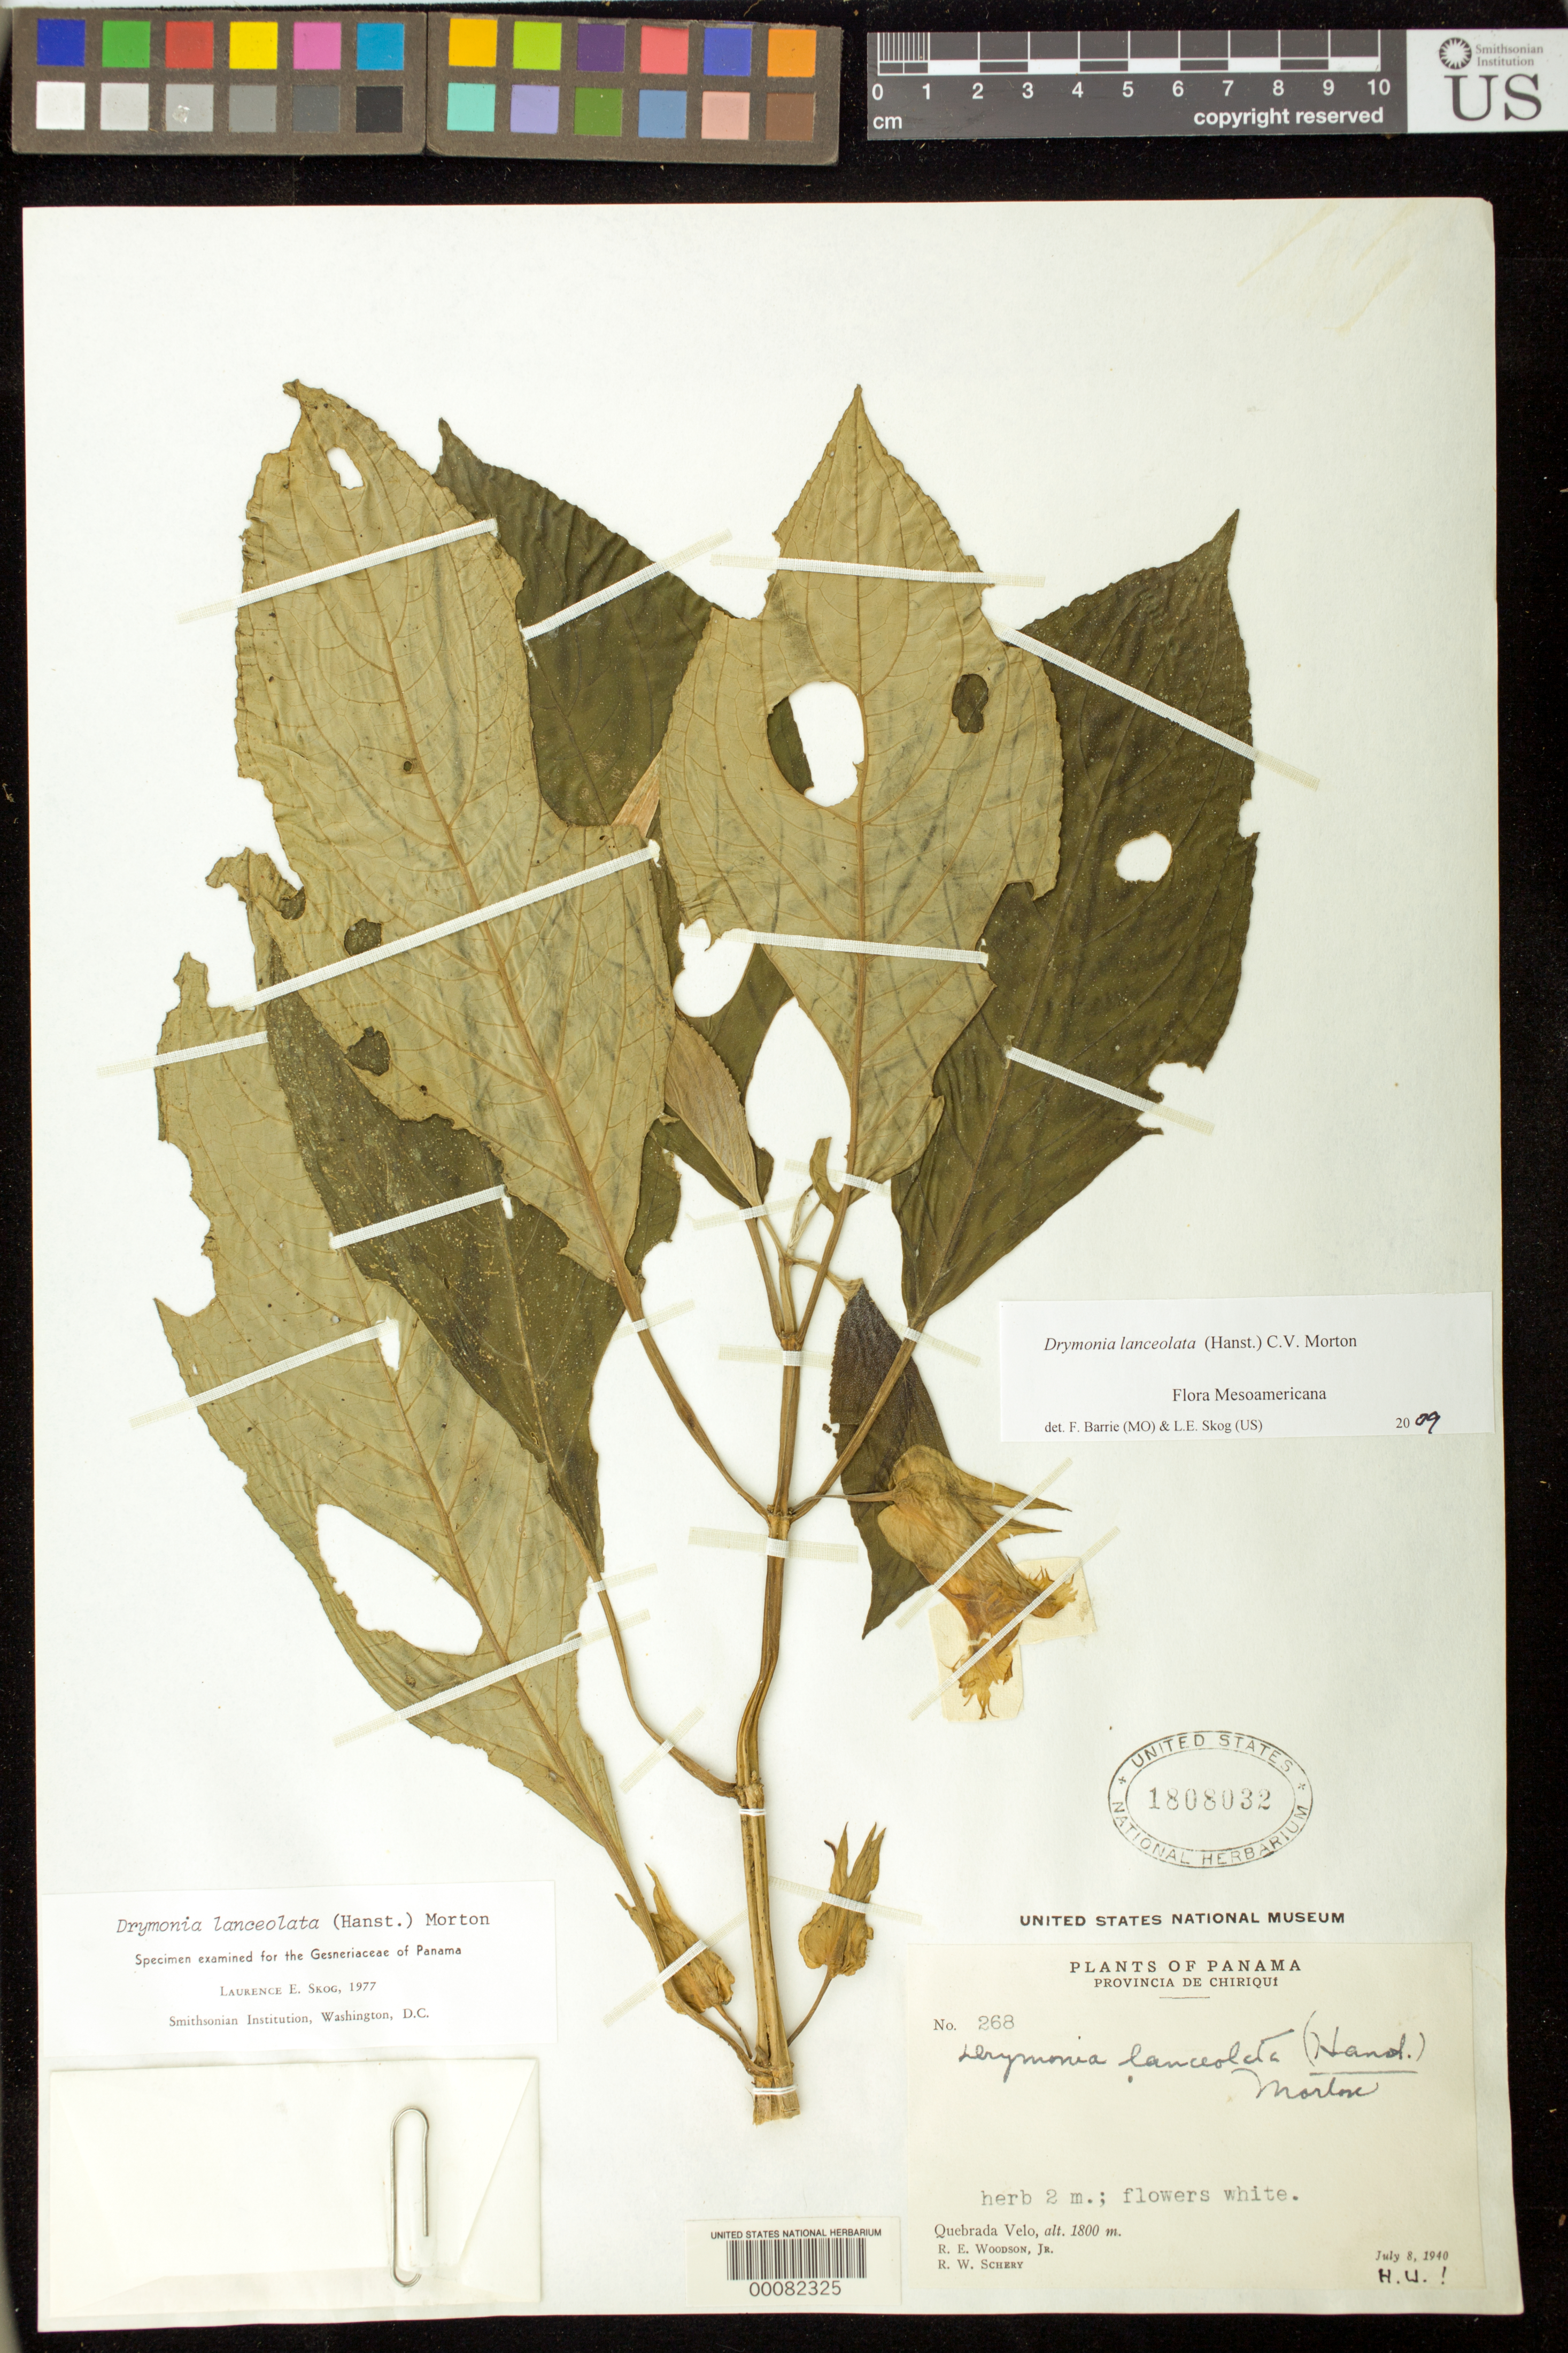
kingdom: Plantae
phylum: Tracheophyta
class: Magnoliopsida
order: Lamiales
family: Gesneriaceae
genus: Drymonia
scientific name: Drymonia lanceolata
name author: (Hanst.) C.V. Morton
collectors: R. E. Woodson & R. W. Schery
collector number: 268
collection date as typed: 08 Jul 1940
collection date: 1940-07-08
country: Panama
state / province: Chiriquí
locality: Quebrada Velo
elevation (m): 1800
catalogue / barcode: US 1808032